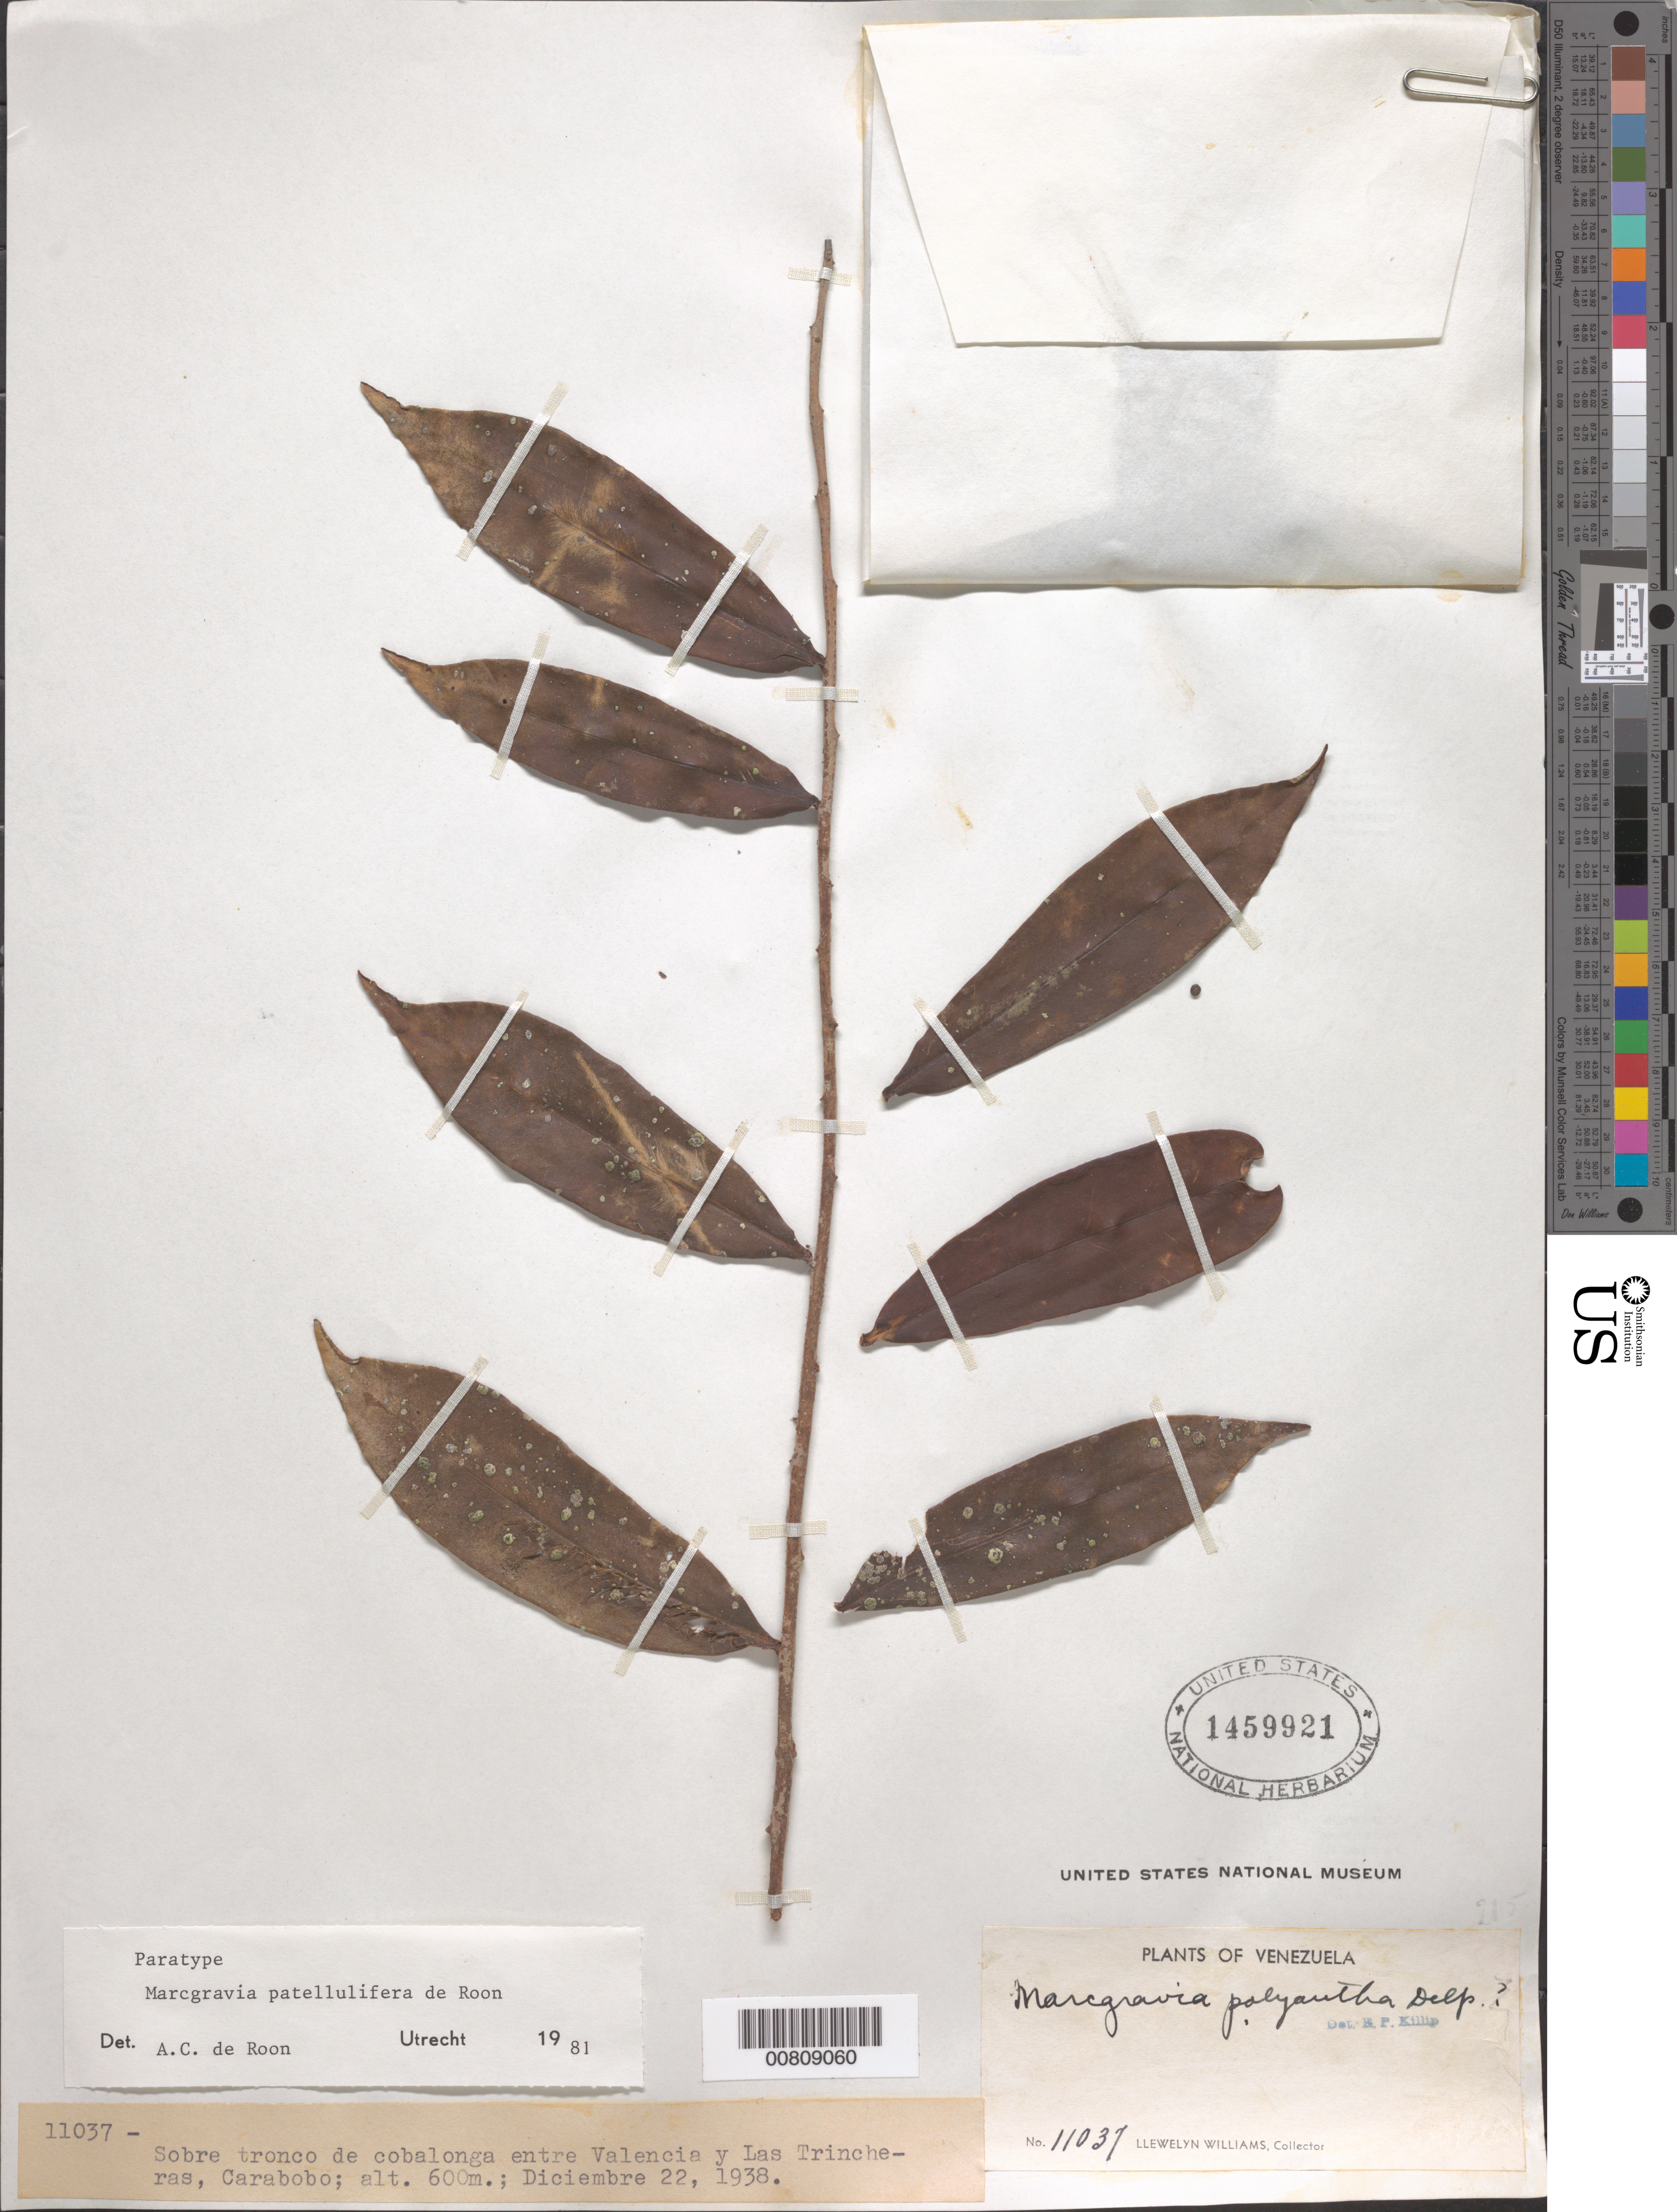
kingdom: Plantae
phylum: Tracheophyta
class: Magnoliopsida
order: Ericales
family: Marcgraviaceae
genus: Marcgravia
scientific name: Marcgravia patellulifera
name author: de Roon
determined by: de Roon, A. C.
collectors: Ll. Williams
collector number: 11037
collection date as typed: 22-Dec-38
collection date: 1938-12-22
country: Venezuela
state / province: Carabobo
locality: Valencia to Las Trincheras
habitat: Sobre tronco de cobalonga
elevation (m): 600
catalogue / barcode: US 1459921